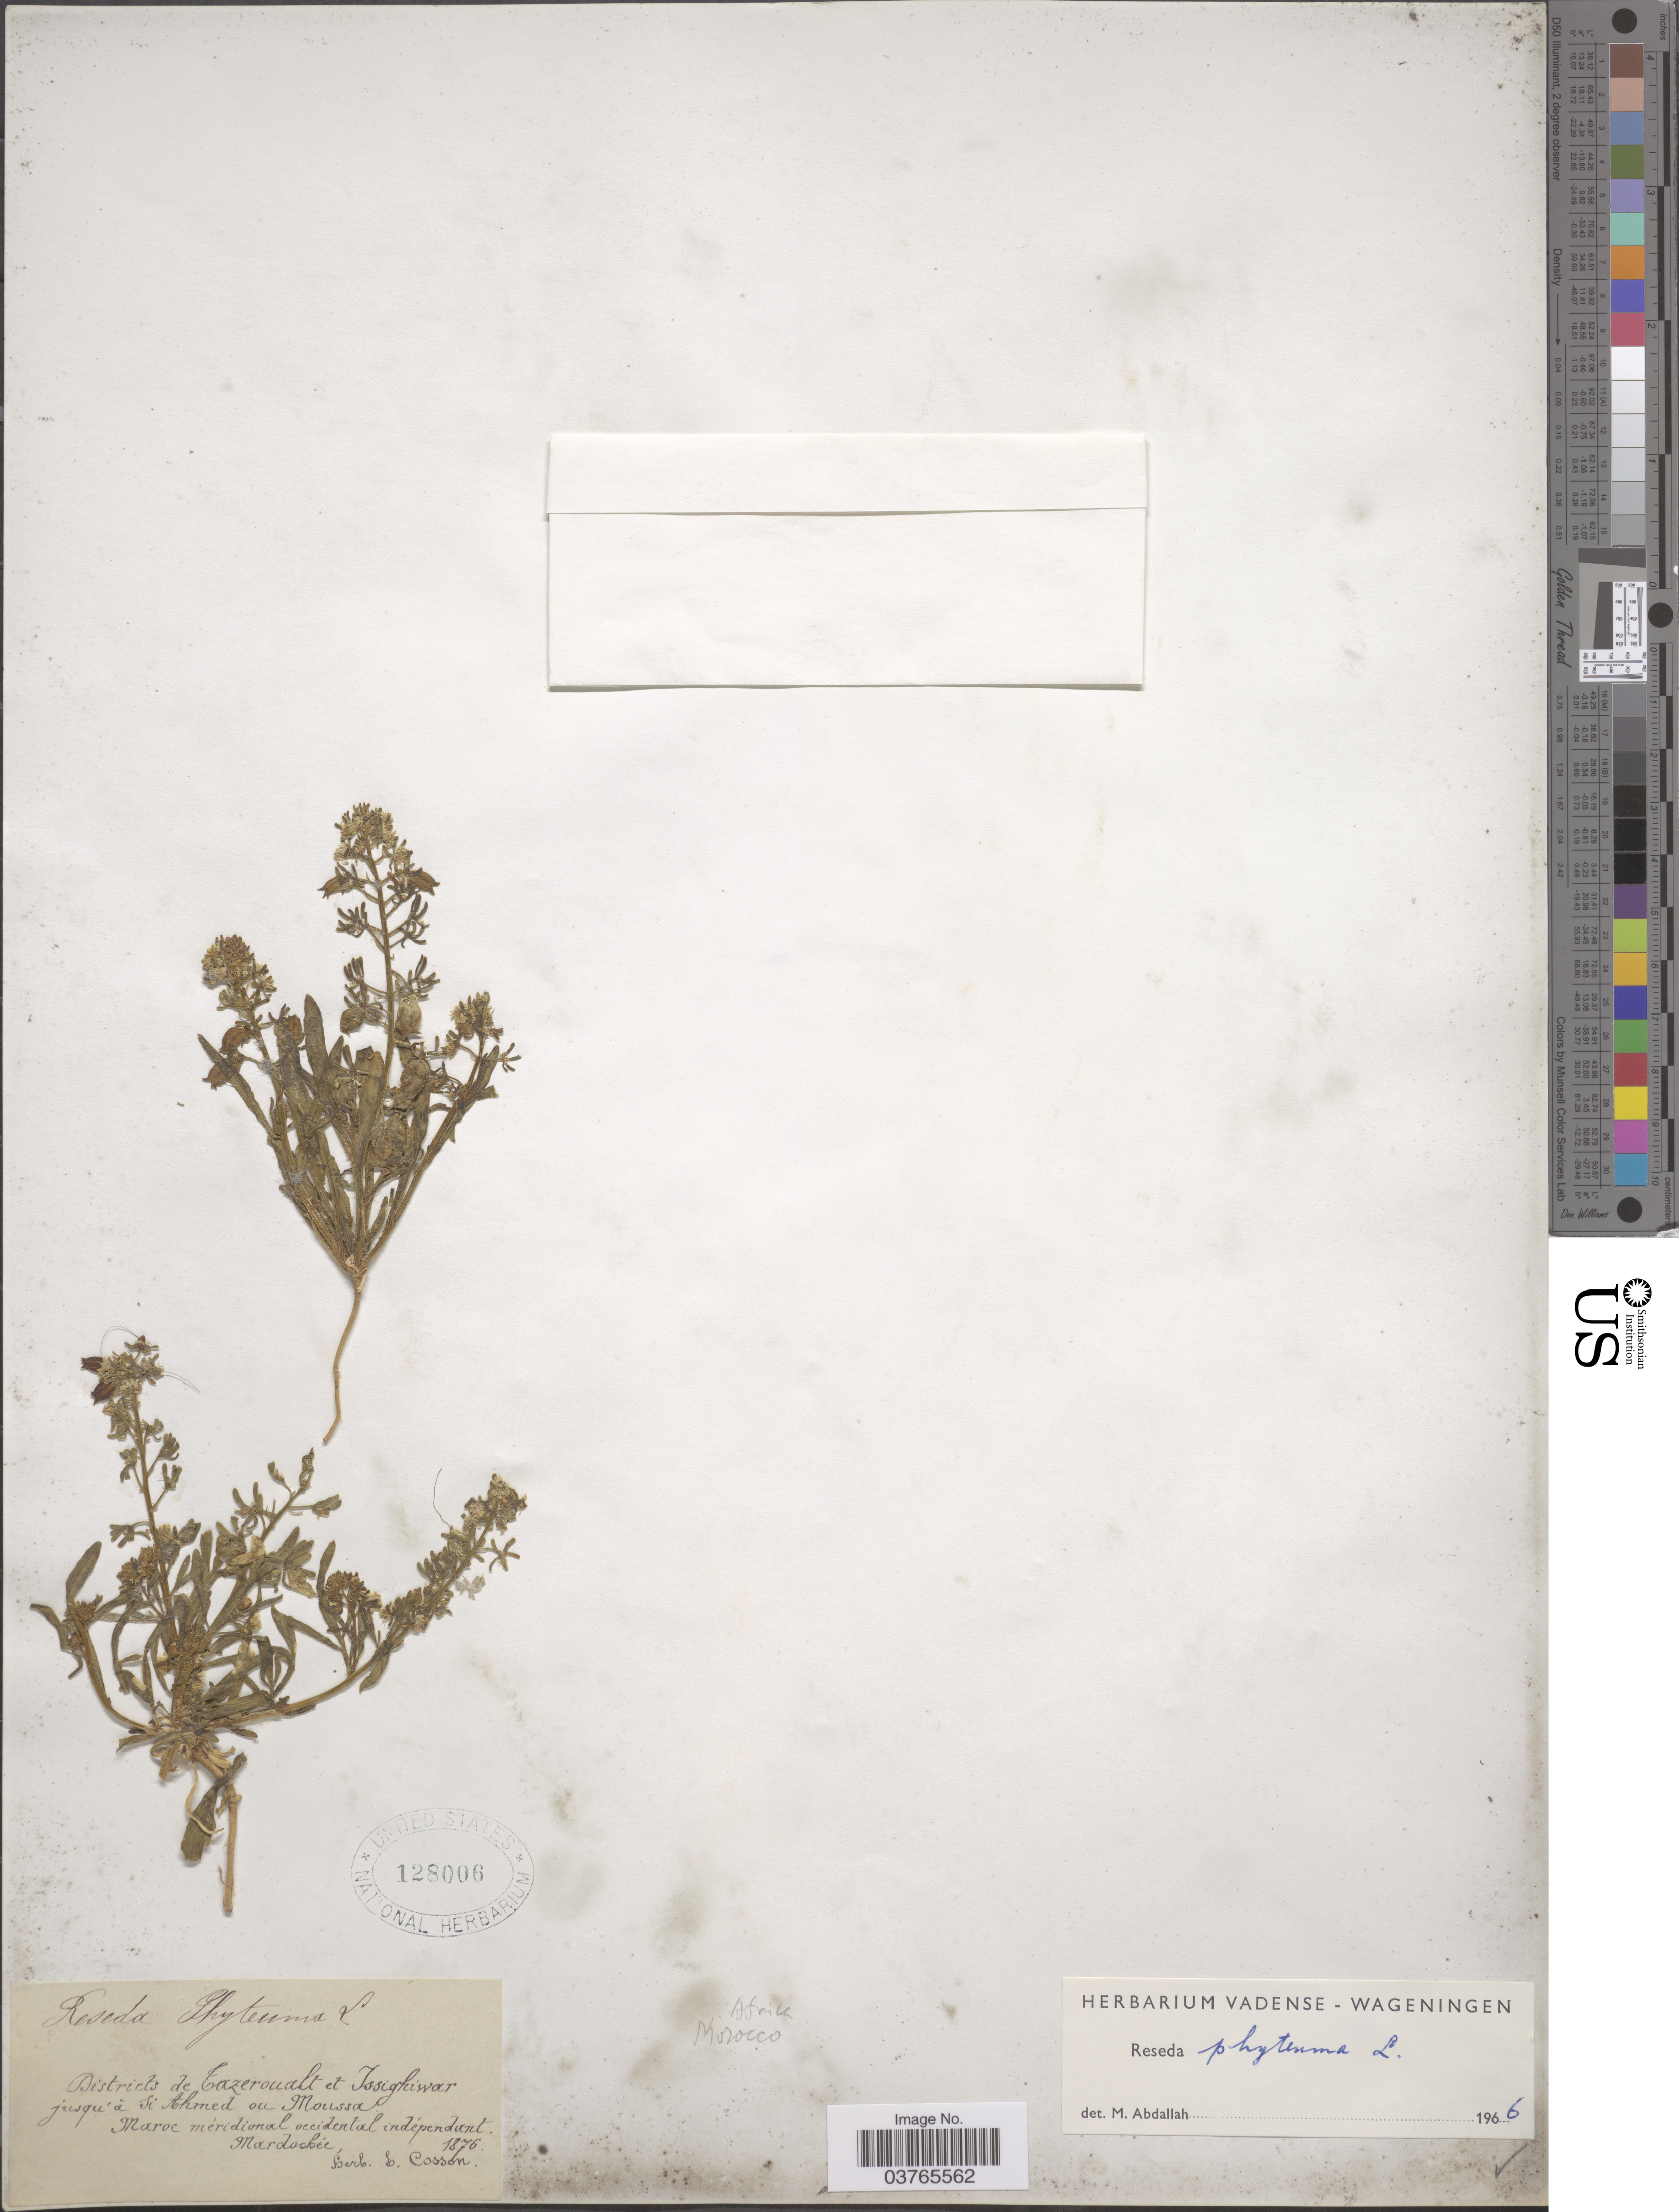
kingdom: Plantae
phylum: Tracheophyta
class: Magnoliopsida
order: Brassicales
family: Resedaceae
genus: Reseda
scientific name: Reseda phyteuma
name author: L.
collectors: Mardochee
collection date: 1876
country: Morocco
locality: Districts de Gazeroualt et Issighiwar jusqu a si Ahmed ou Moussa.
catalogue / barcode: US 128006